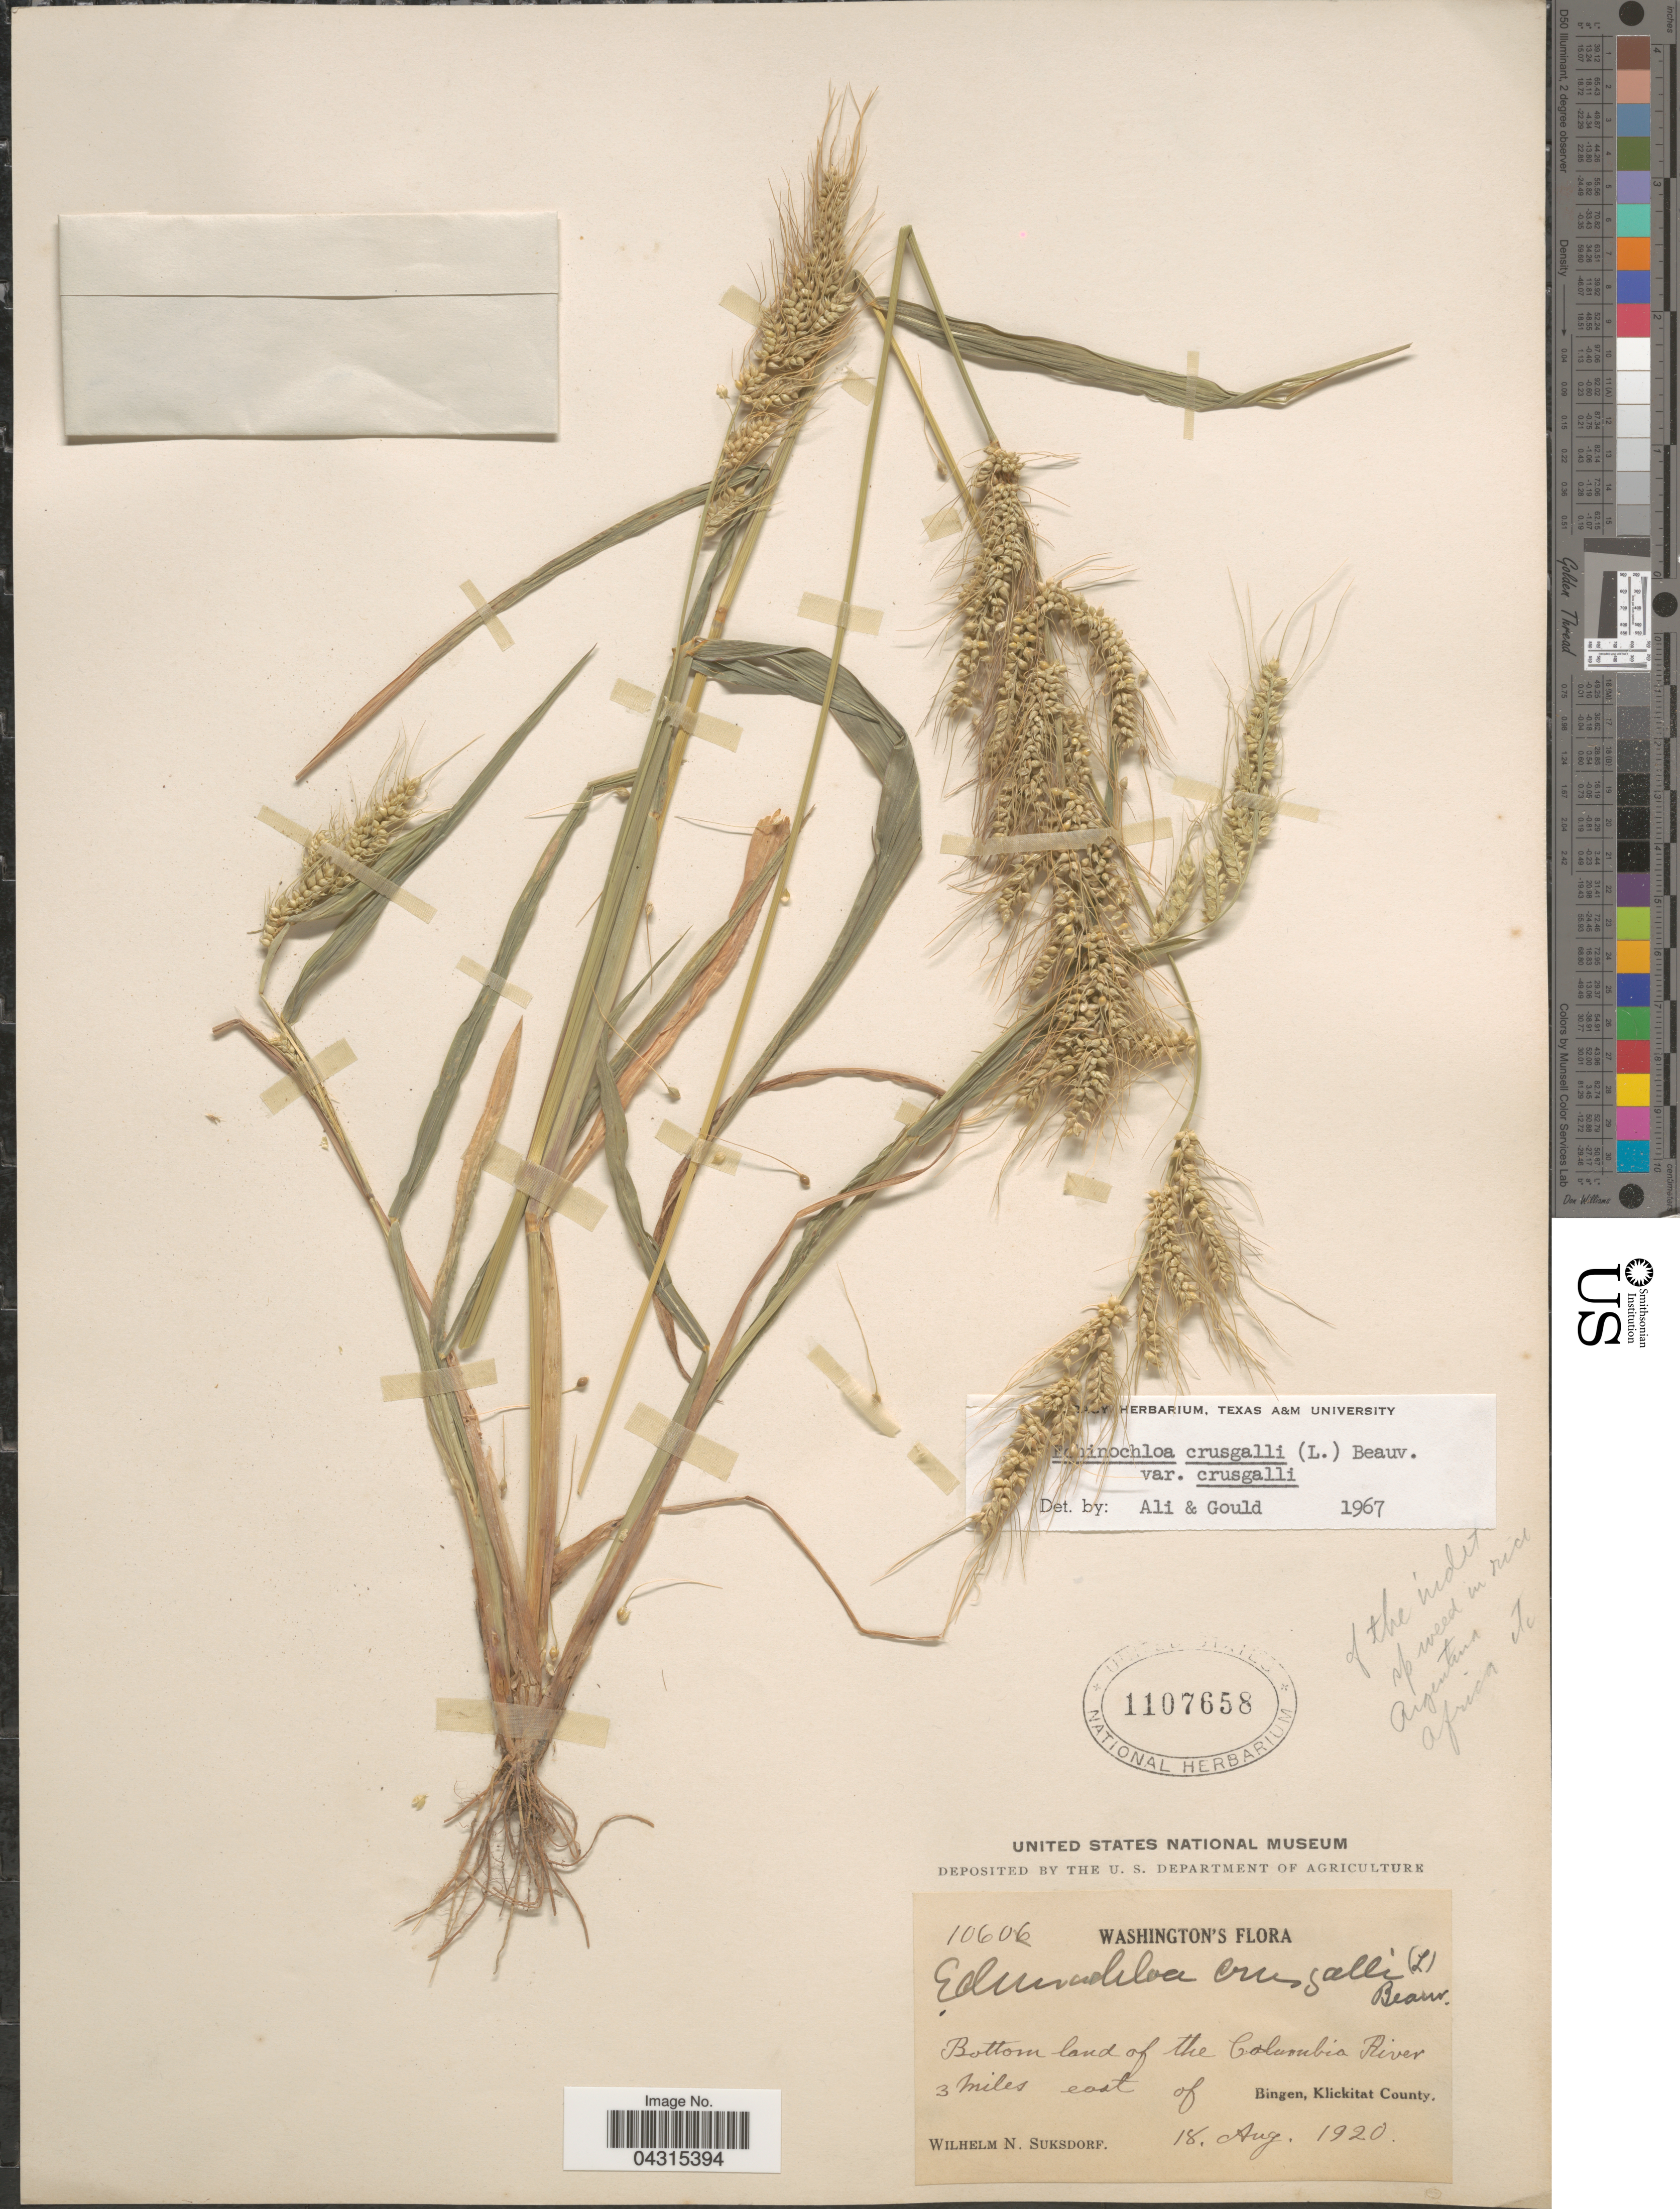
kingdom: Plantae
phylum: Tracheophyta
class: Liliopsida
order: Poales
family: Poaceae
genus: Echinochloa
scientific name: Echinochloa crus-galli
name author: (L.) P. Beauv.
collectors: W. N. Suksdorf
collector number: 10606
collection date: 1920-08-18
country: United States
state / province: Washington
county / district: Klickitat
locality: Bottom land of the Columbia River. 3 miles east of Bingen, Klickitat County.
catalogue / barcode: US 1107658